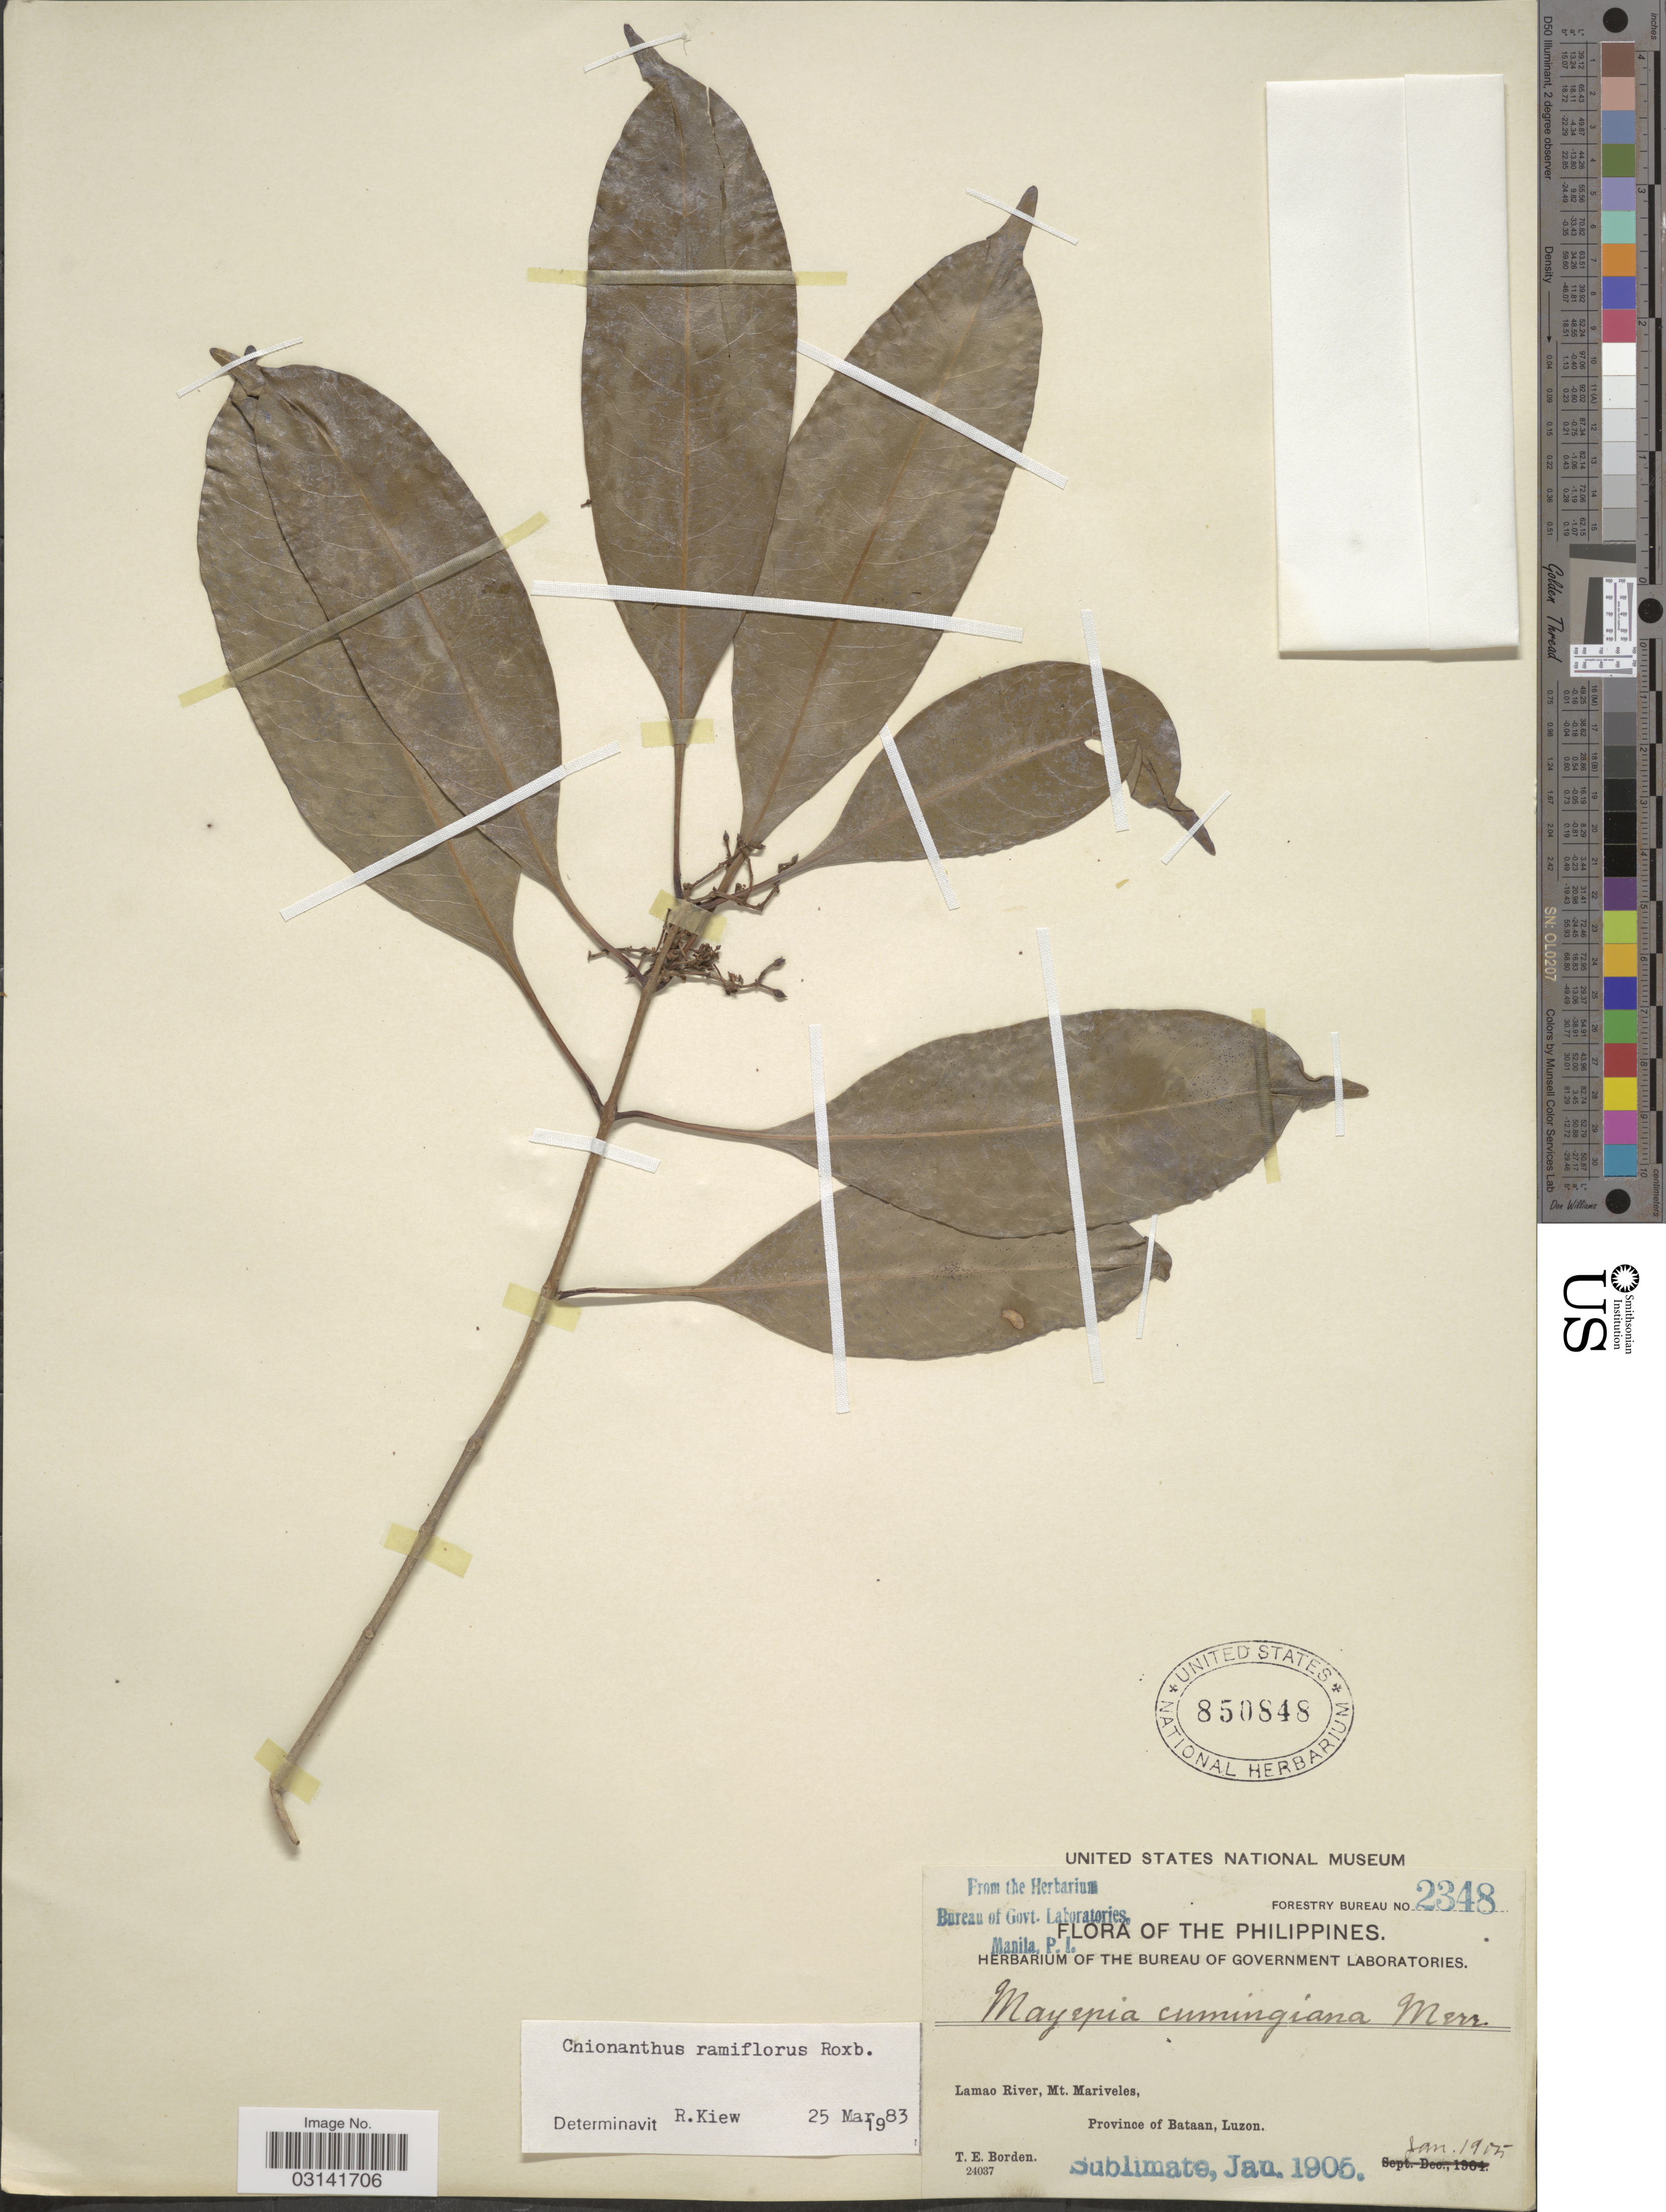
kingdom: Plantae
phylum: Tracheophyta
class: Magnoliopsida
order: Lamiales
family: Oleaceae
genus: Chionanthus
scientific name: Chionanthus ramiflorus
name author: Roxb.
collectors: T. E. Borden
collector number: Forestry Bureau 2348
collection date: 1905-01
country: Philippines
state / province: Central Luzon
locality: Lamao River, Mt. Mariveles, Province of Bataan, Luzon.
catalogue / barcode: US 850848